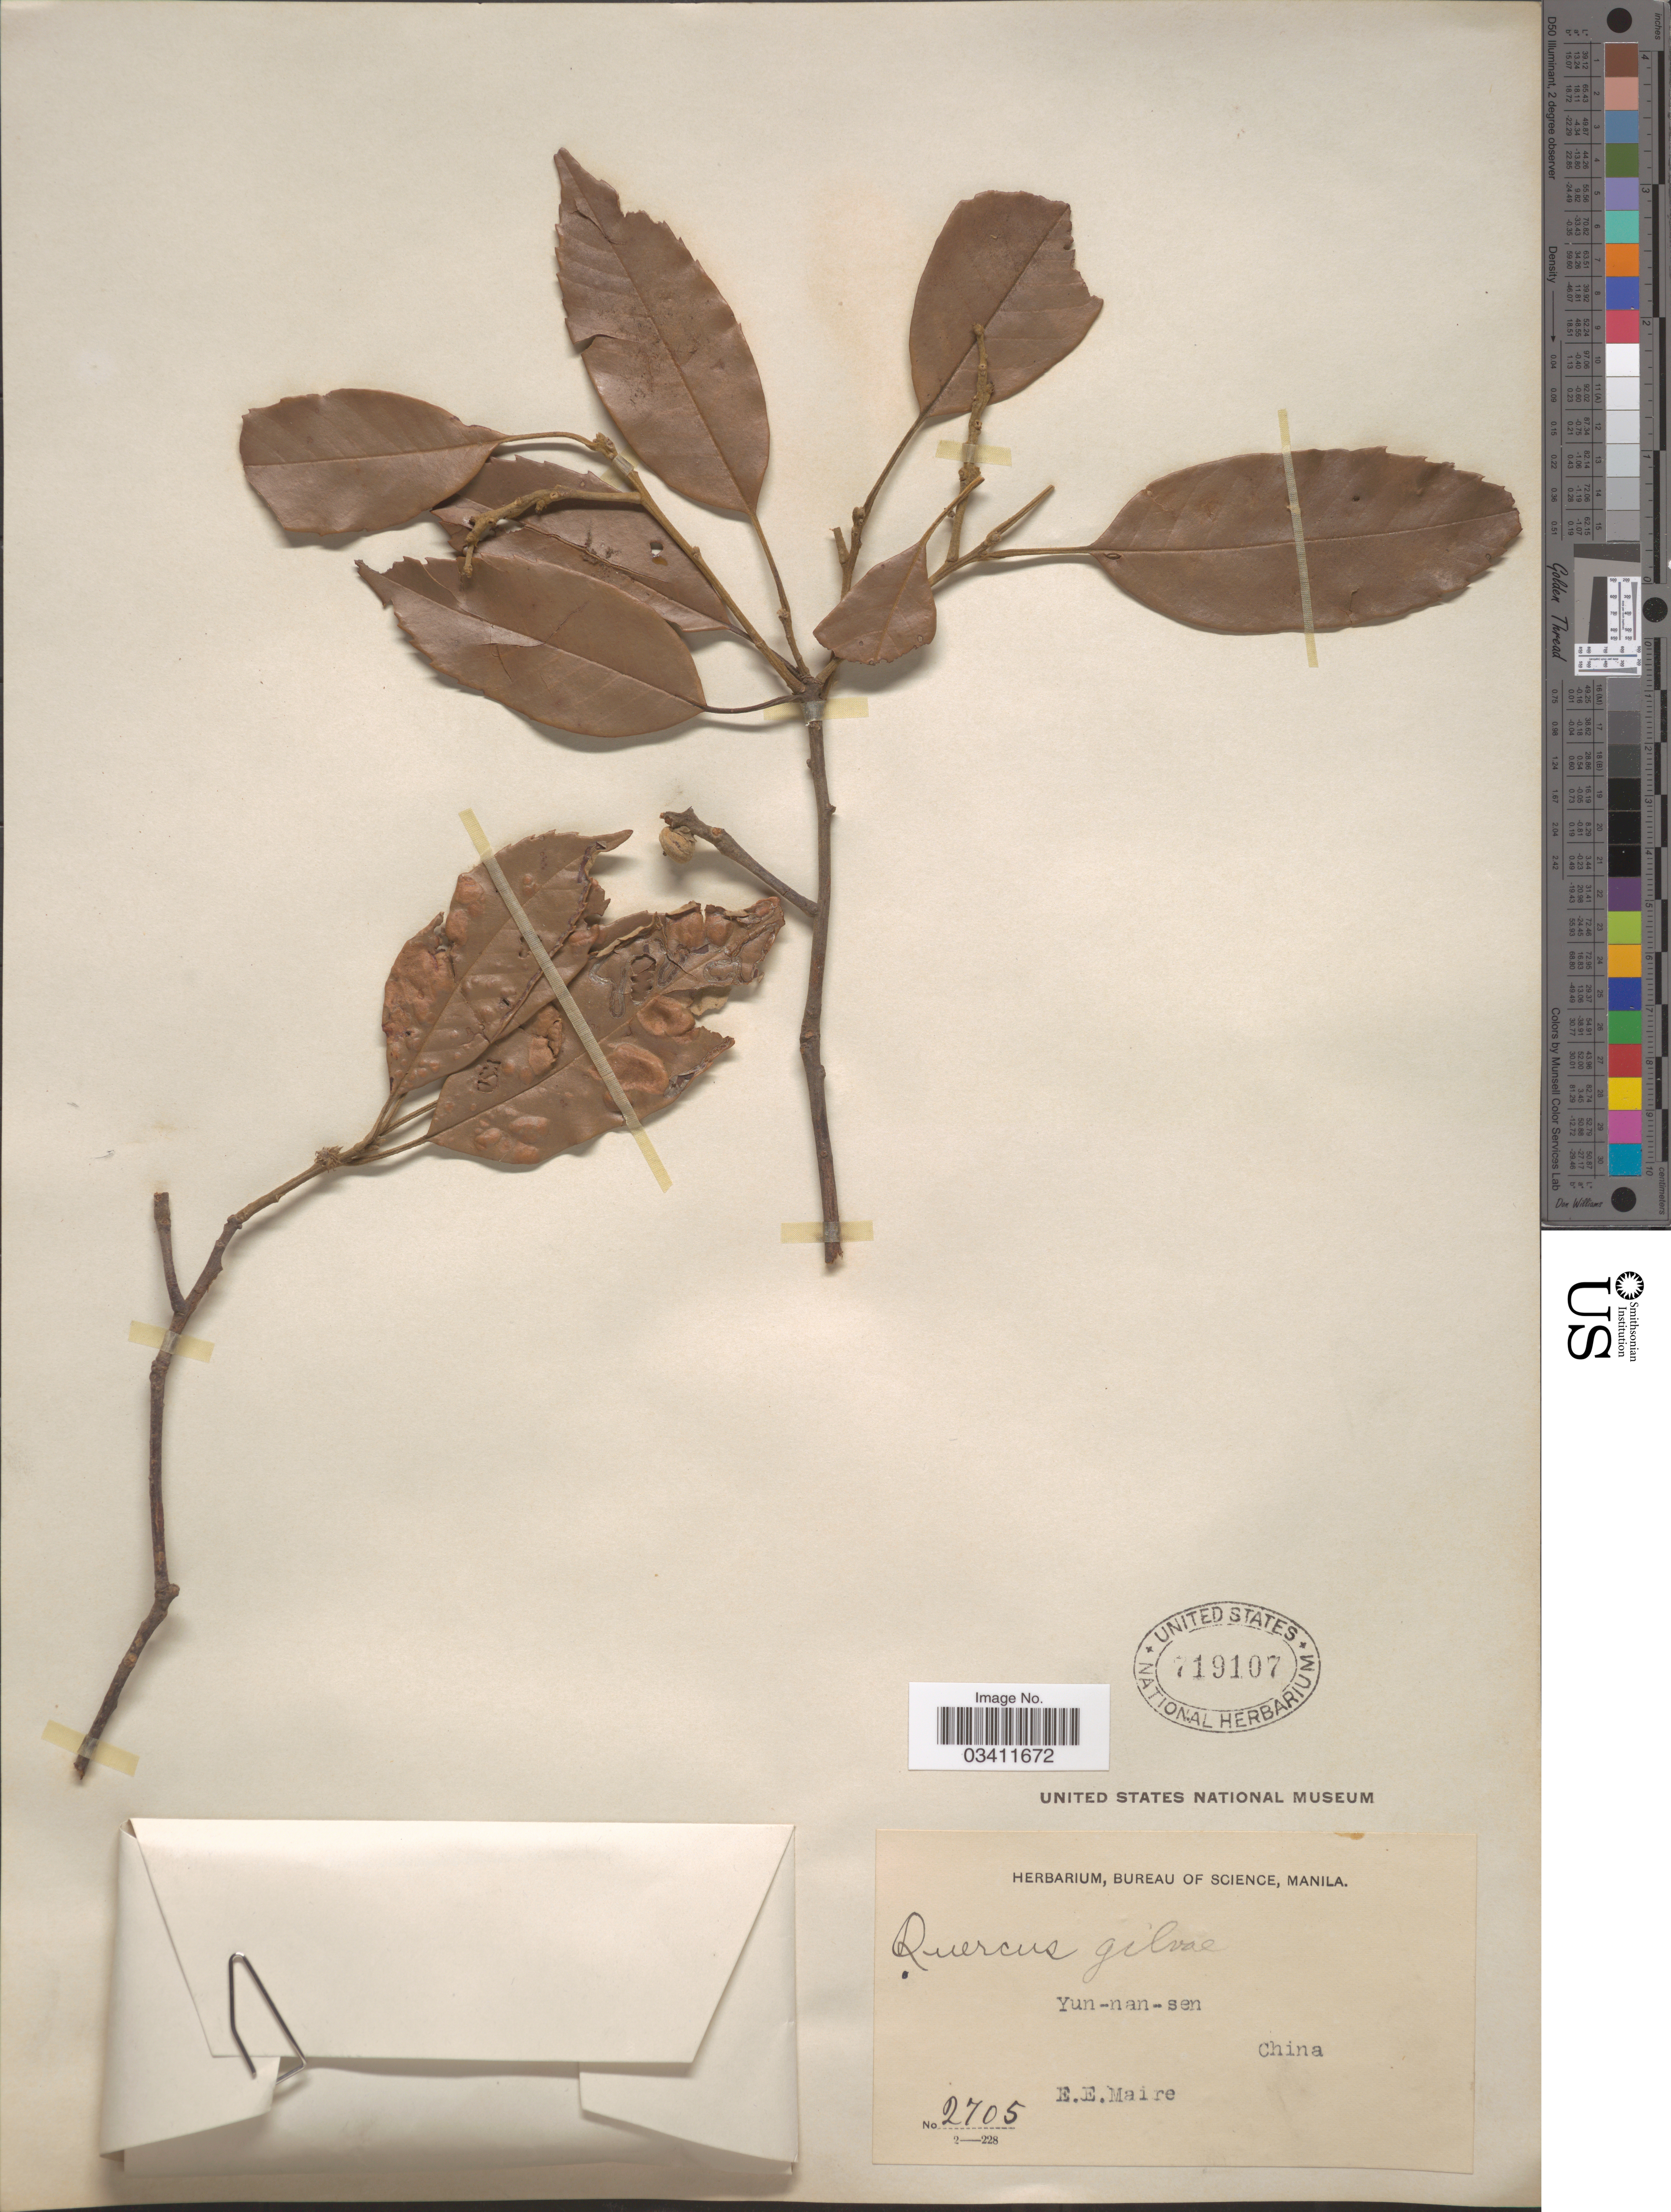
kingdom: Plantae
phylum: Tracheophyta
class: Magnoliopsida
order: Fagales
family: Fagaceae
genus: Quercus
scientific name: Quercus gilva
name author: Blume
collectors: E. E. Maire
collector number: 2705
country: China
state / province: Yunnan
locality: Yun-nan-sen.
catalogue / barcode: US 719107